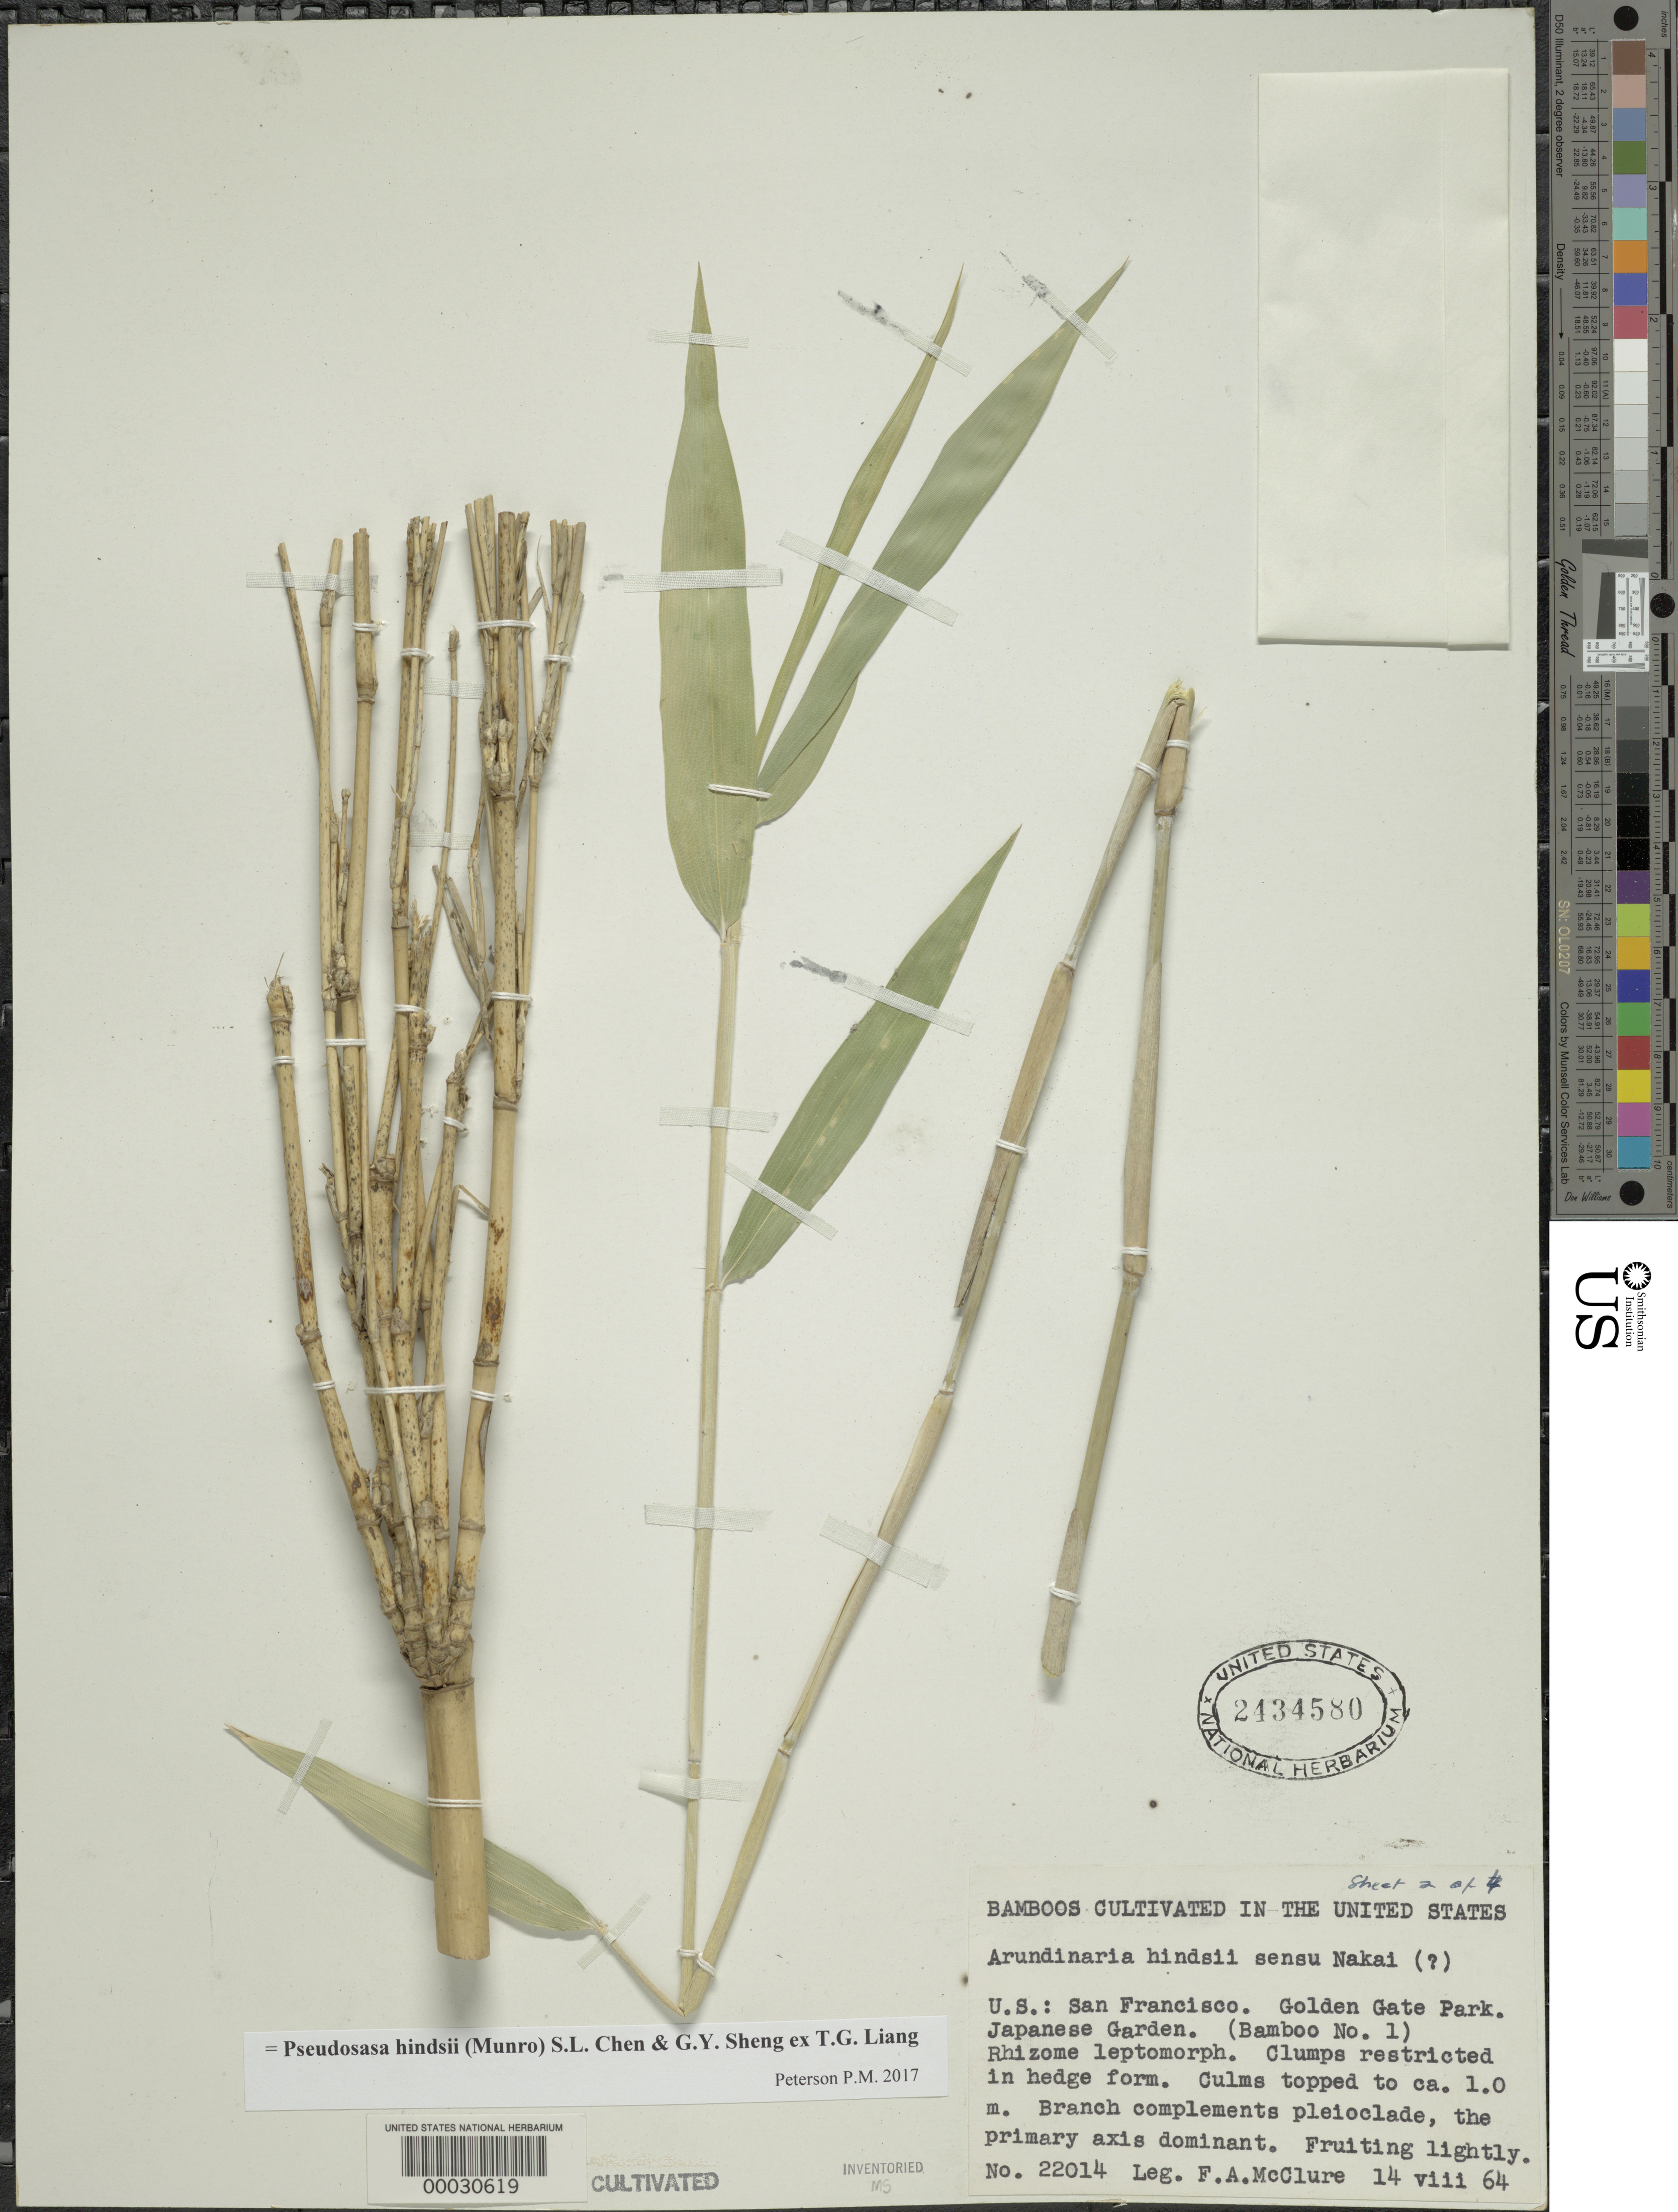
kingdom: Plantae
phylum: Tracheophyta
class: Liliopsida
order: Poales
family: Poaceae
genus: Pseudosasa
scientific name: Pseudosasa hindsii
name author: (Munro) S.L. Chen & G.Y. Sheng ex T.G. Liang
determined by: Poaceae Reorganization Project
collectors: F. A. McClure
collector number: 22014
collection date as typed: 14 Aug 1964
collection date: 1964-08-14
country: United States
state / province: California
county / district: San Francisco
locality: Golden gate park-san francisco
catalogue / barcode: US 2434580